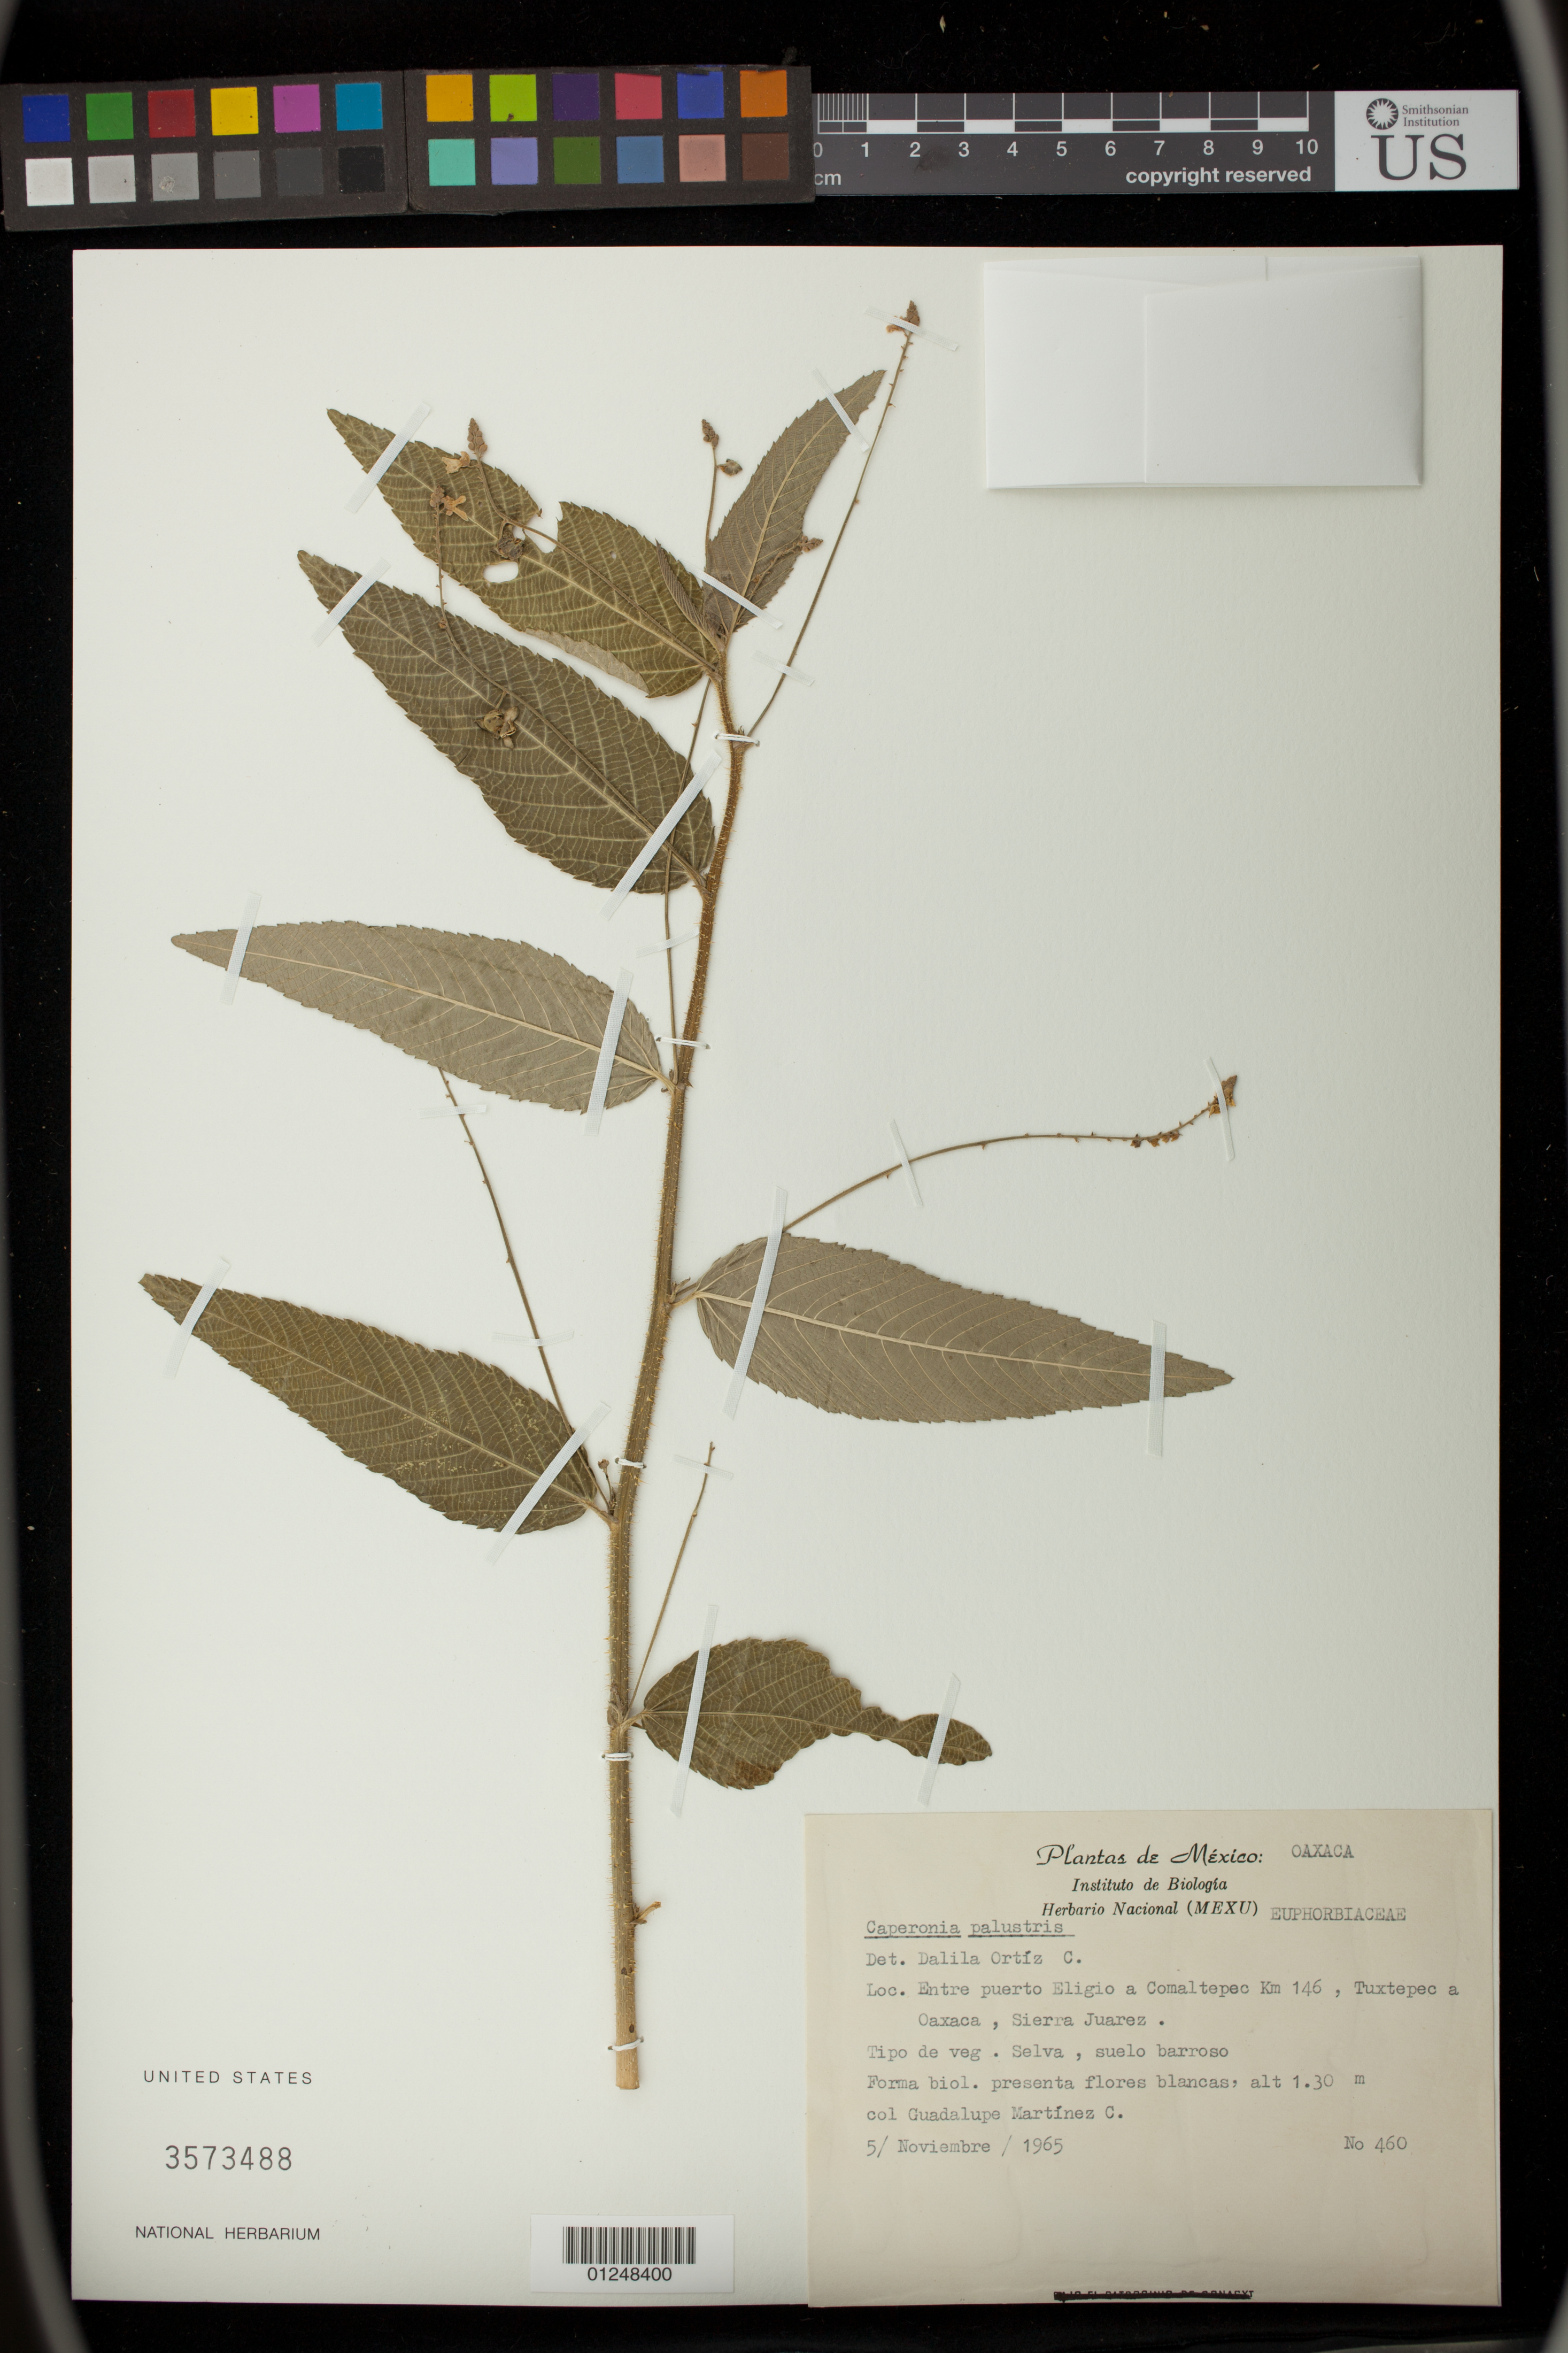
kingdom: Plantae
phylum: Tracheophyta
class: Magnoliopsida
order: Malpighiales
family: Euphorbiaceae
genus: Caperonia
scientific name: Caperonia palustris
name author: (L.) A. St.-Hil.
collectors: G. Martinez C.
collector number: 460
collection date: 1965-11-05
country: Mexico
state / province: Oaxaca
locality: Entre puerto Eligio a Comaltepec Km 146, Tuxtepec a Oaxaca, Sierra Juarez.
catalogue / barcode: US 3573488